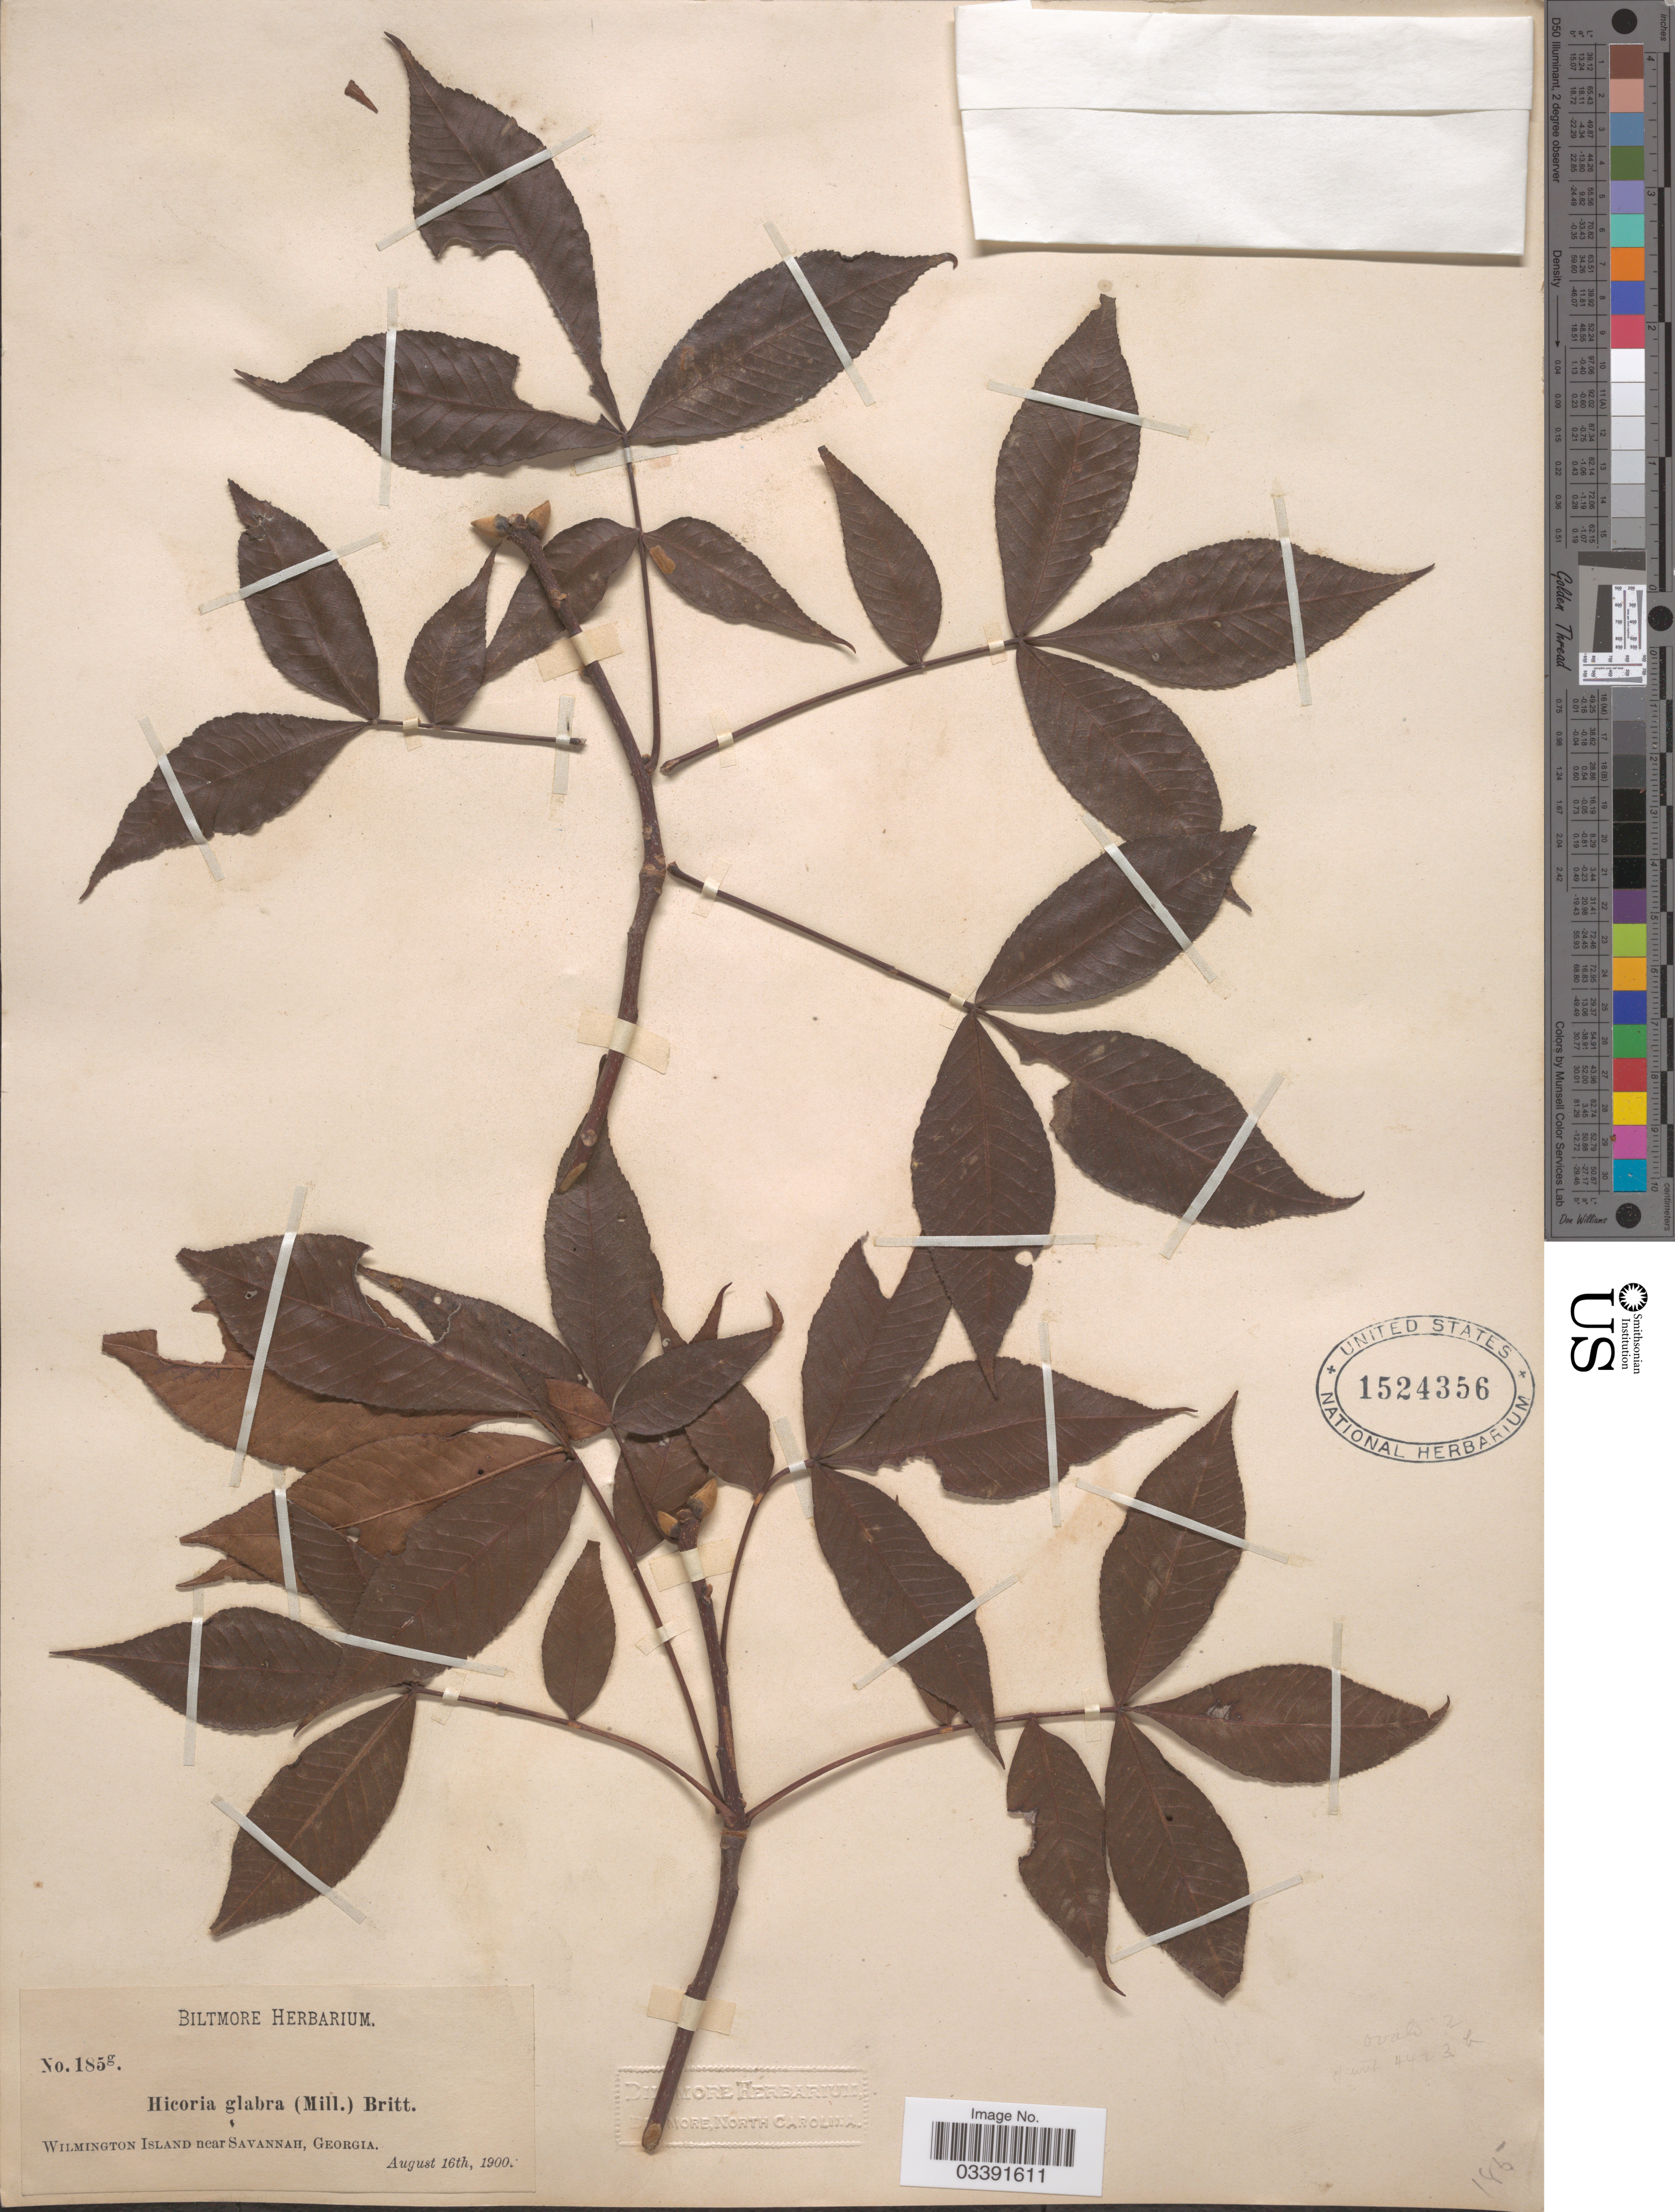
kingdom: Plantae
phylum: Tracheophyta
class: Magnoliopsida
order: Fagales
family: Juglandaceae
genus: Carya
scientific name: Carya glabra var. glabra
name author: (Mill.) Sweet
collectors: ex herb. Biltmore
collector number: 185g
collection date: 1900-08-16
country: United States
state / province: Georgia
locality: Wilmington Island near Savannah.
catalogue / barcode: US 1524356